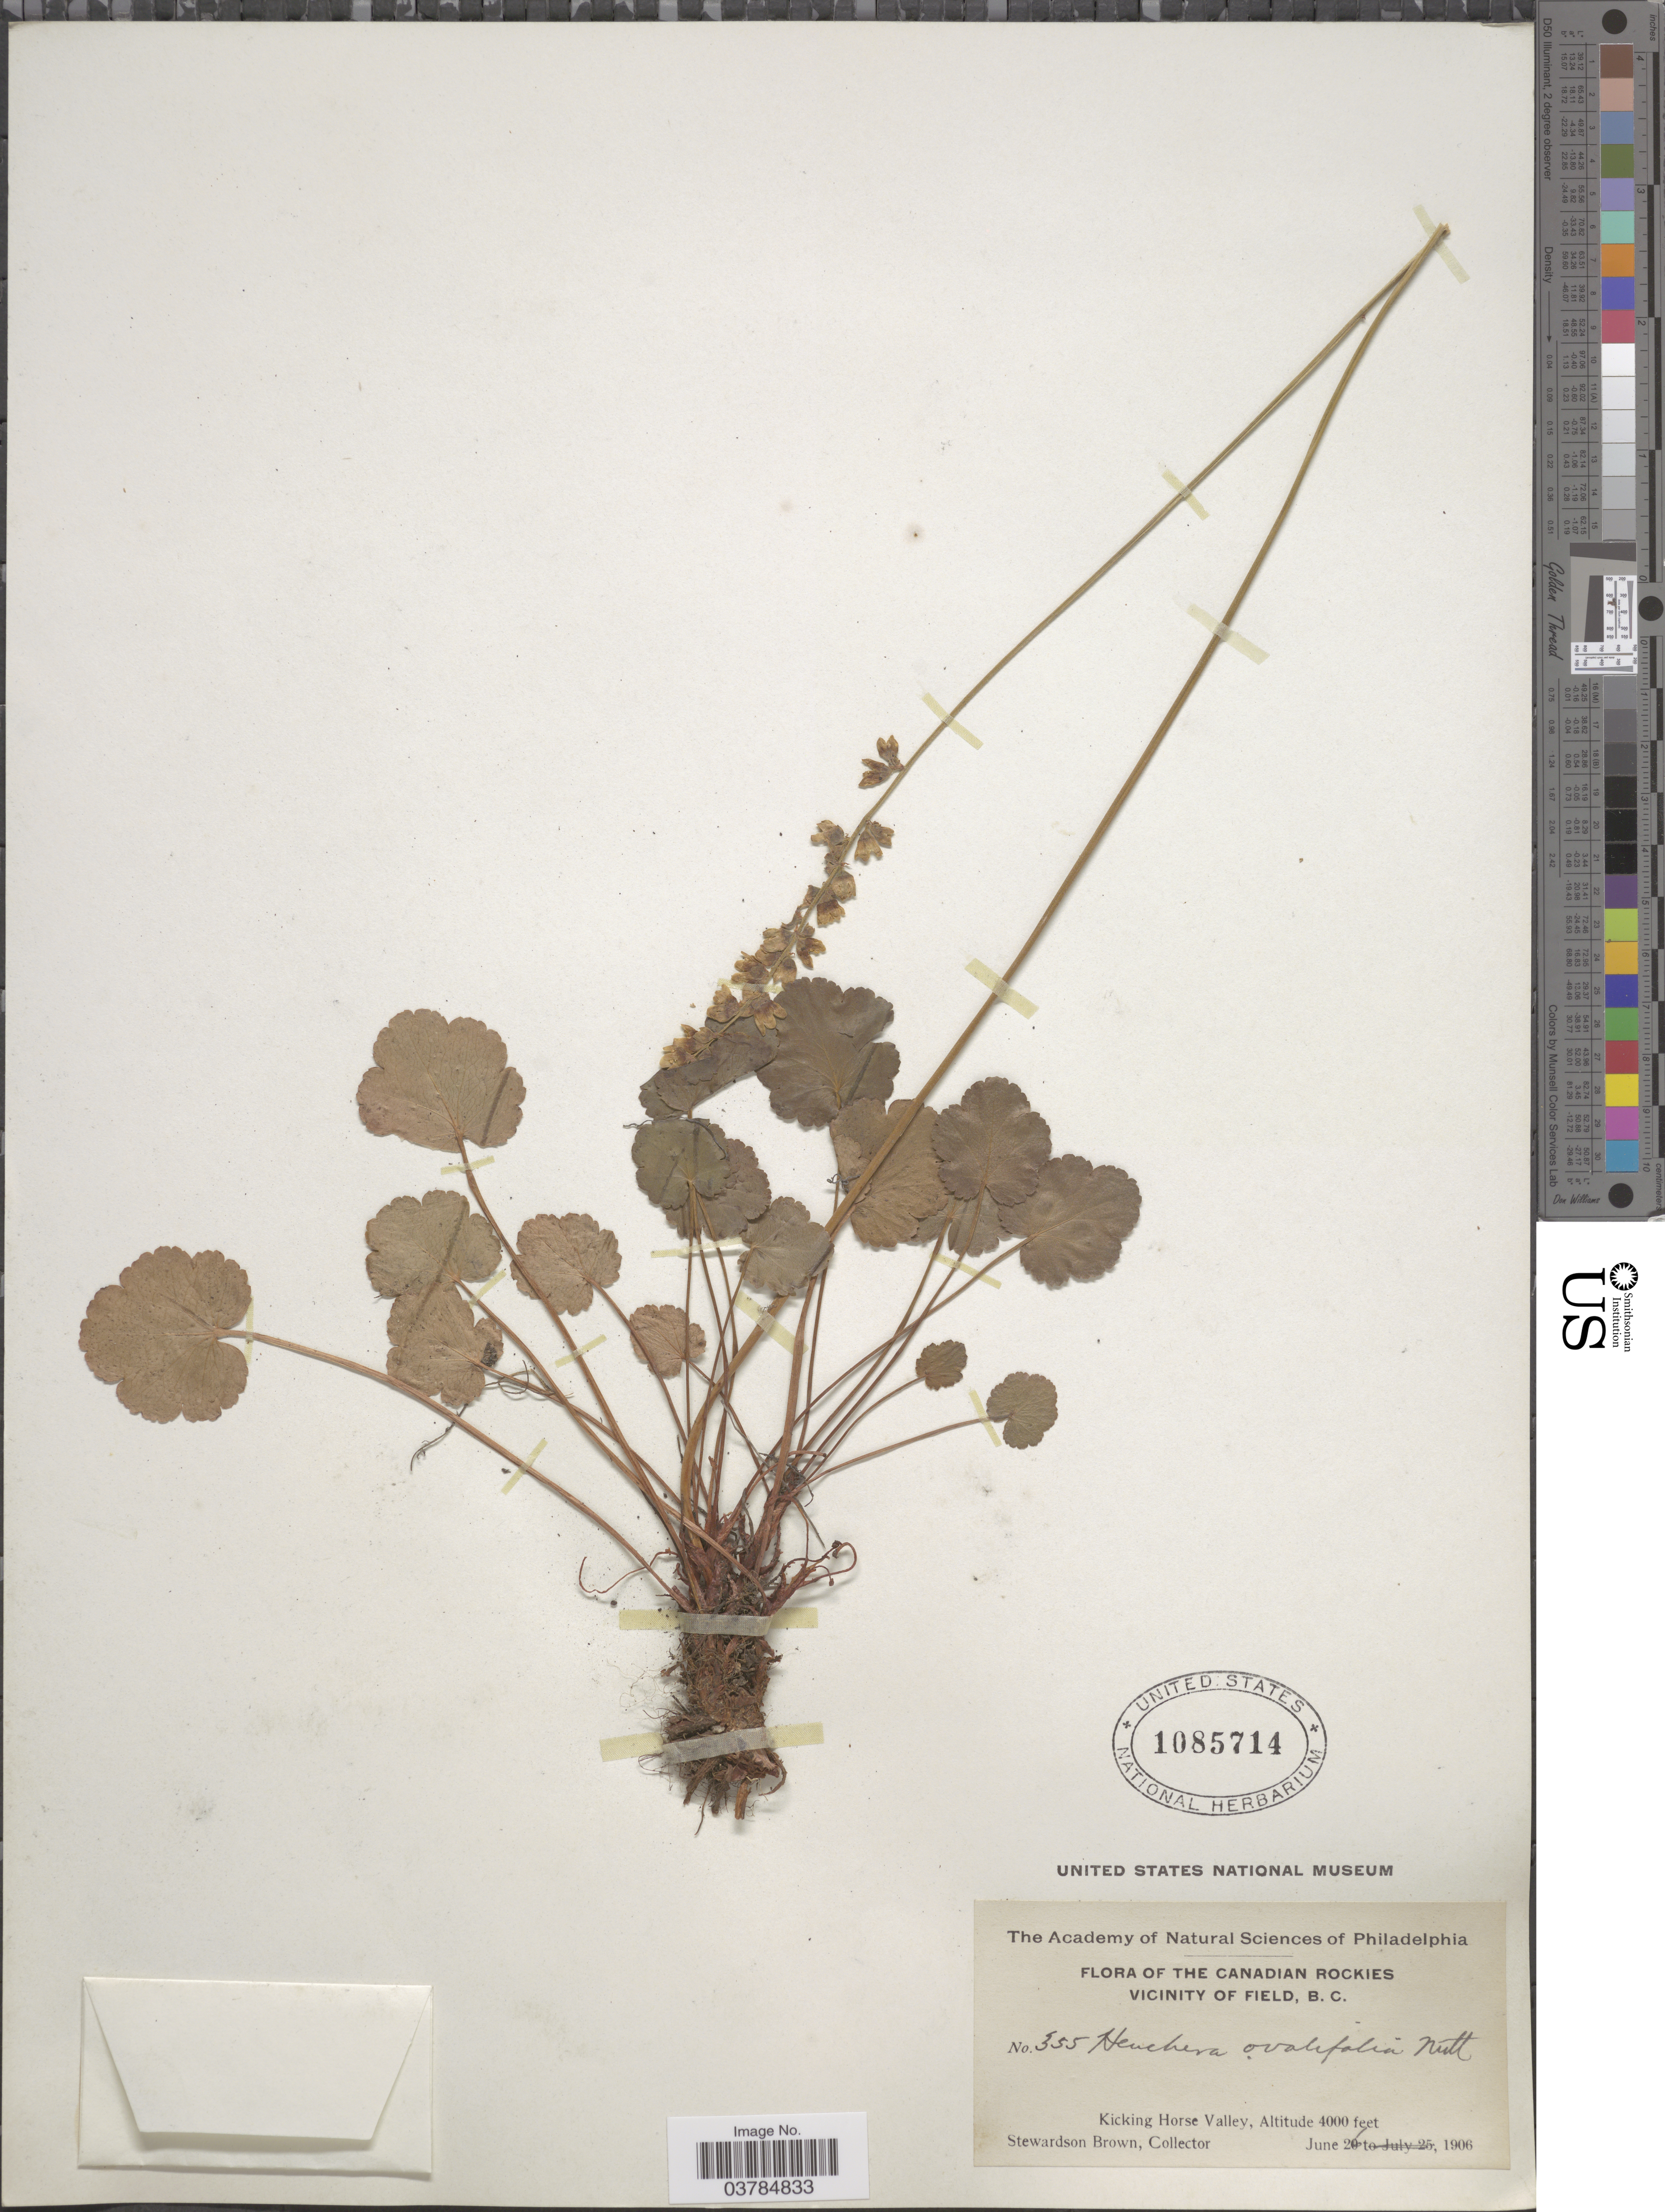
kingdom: Plantae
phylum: Tracheophyta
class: Magnoliopsida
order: Saxifragales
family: Saxifragaceae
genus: Heuchera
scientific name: Heuchera ovalifolia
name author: Torr. & A. Gray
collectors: S. Brown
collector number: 355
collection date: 1906-06-21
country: Canada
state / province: British Columbia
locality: Canadian Rockies. Vicinity of Field. Kickling Horse Valley.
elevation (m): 1219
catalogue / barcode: US 1085714